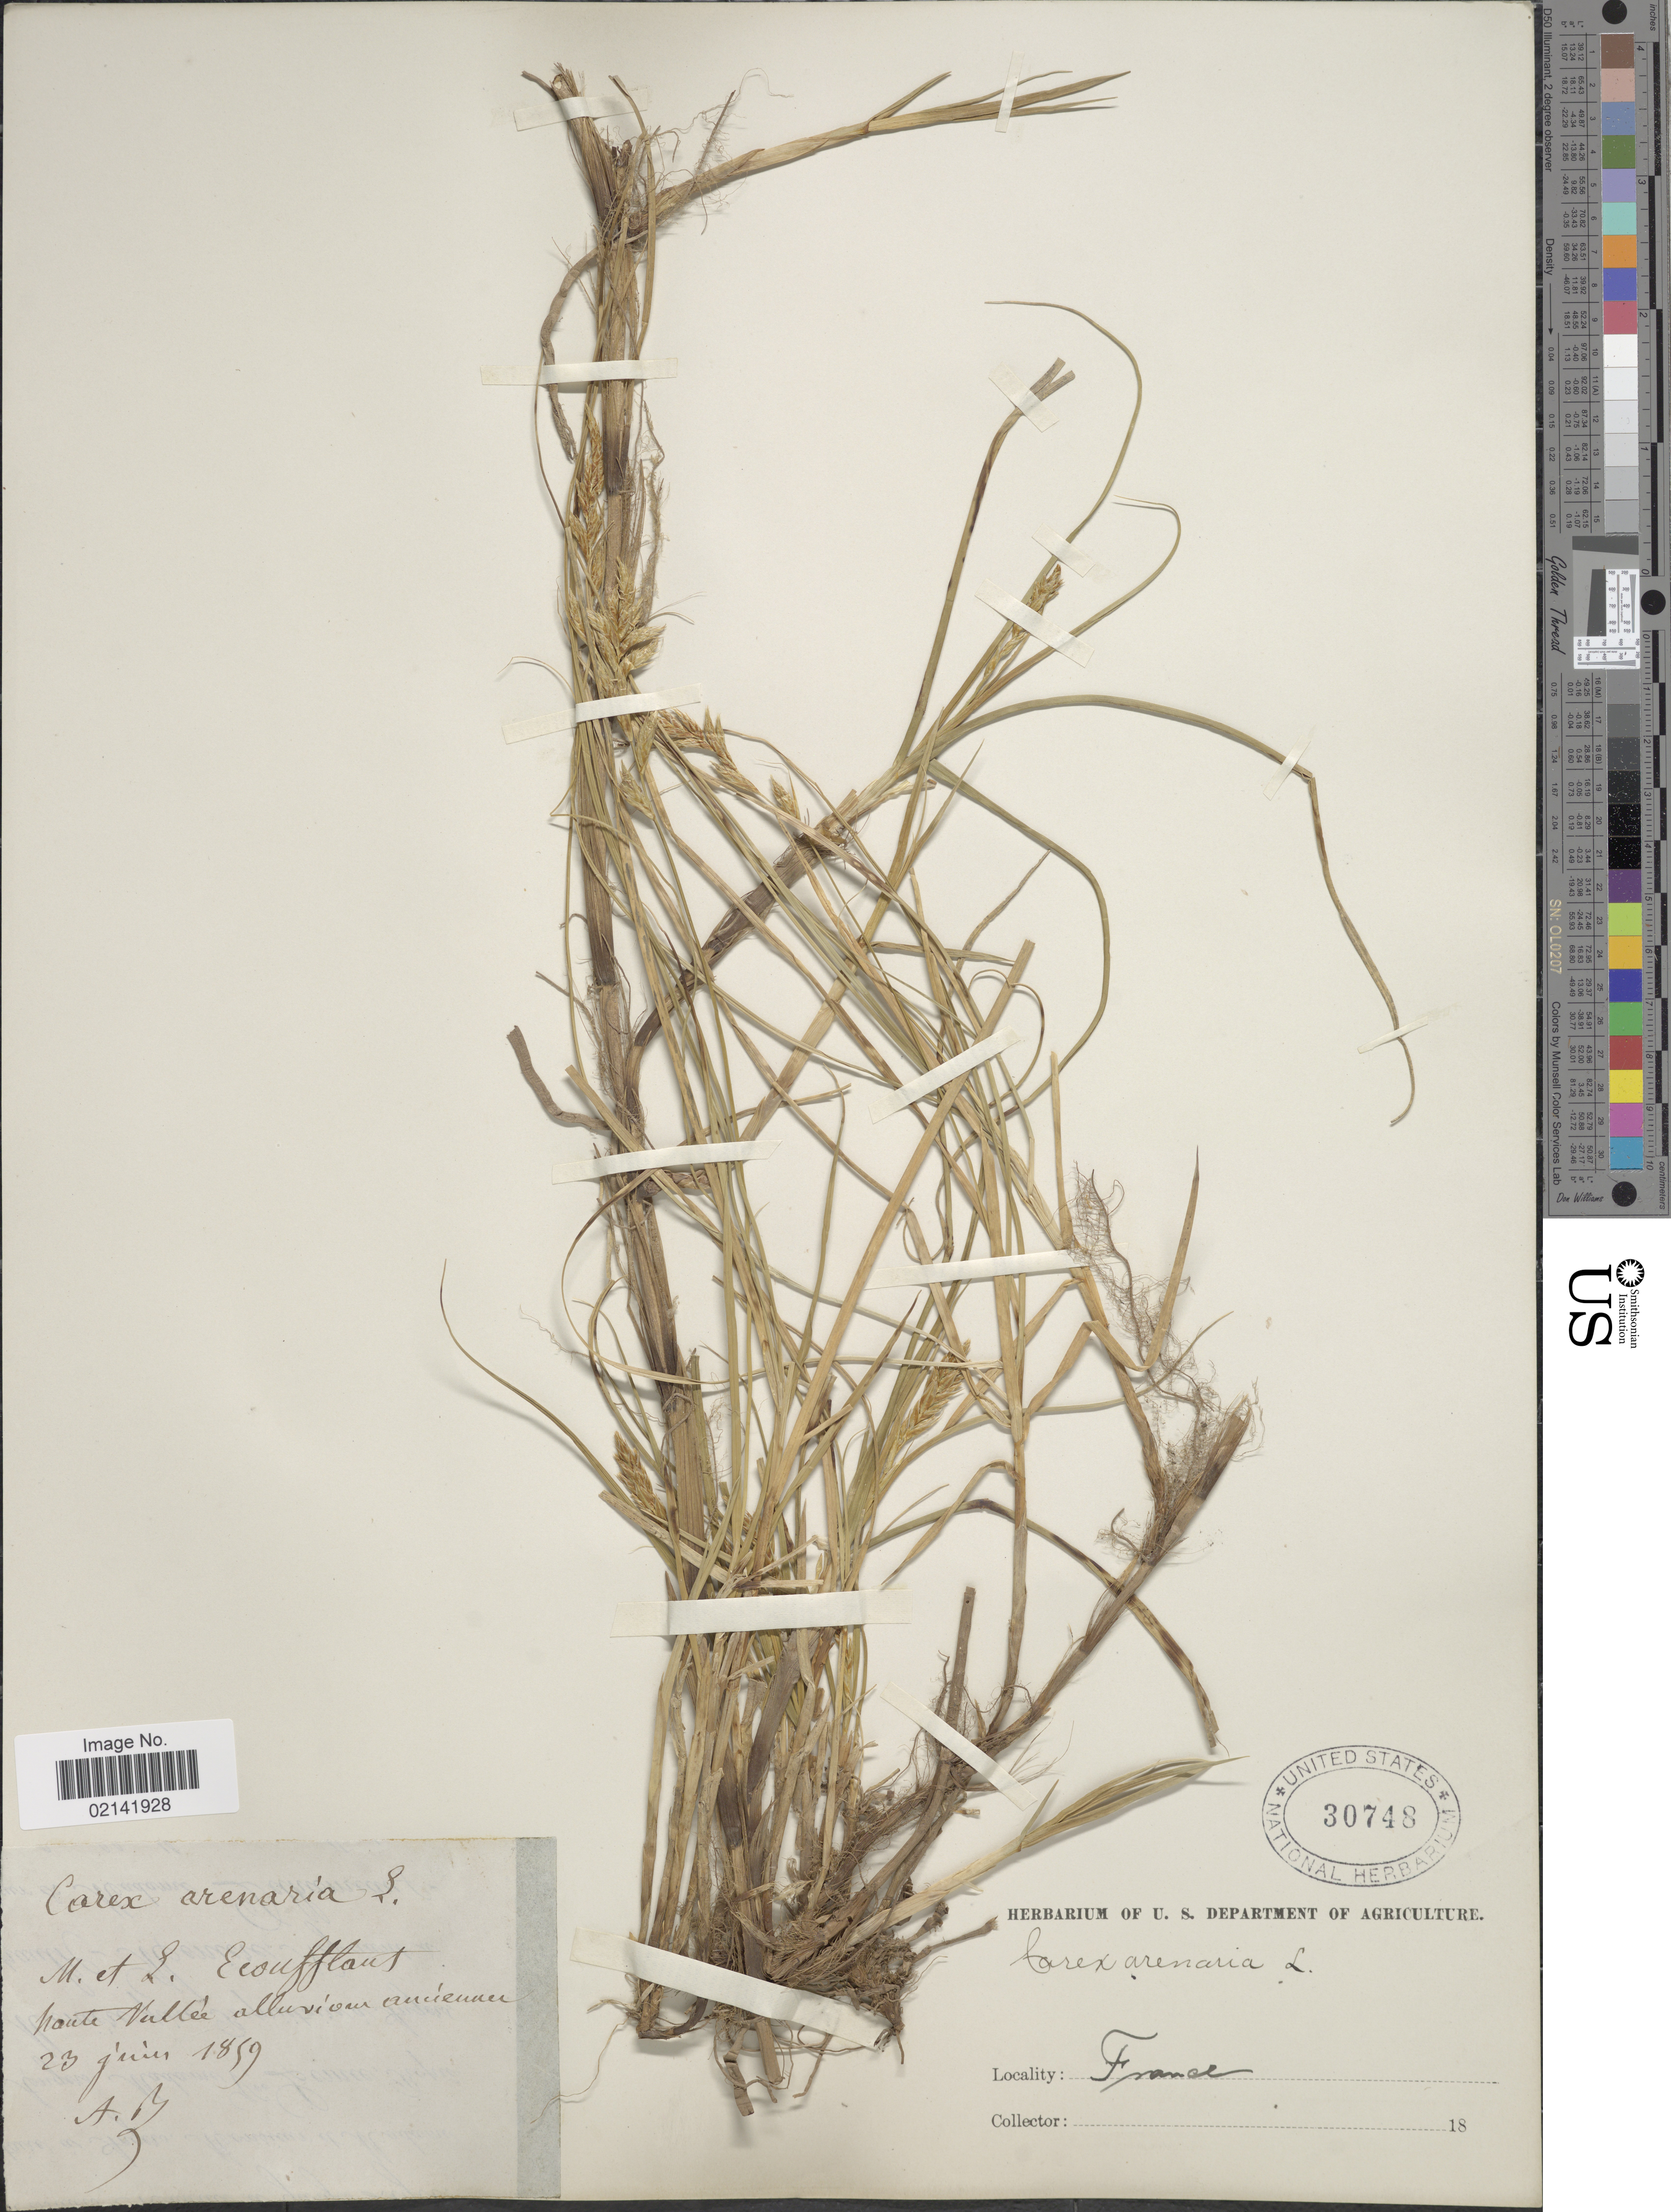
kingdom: Plantae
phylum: Tracheophyta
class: Liliopsida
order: Poales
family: Cyperaceae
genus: Carex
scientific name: Carex arenaria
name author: L.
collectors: A. B.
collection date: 1859-06-23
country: France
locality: Monte Vallee alluviour anienner [interpreted]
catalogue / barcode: US 30748